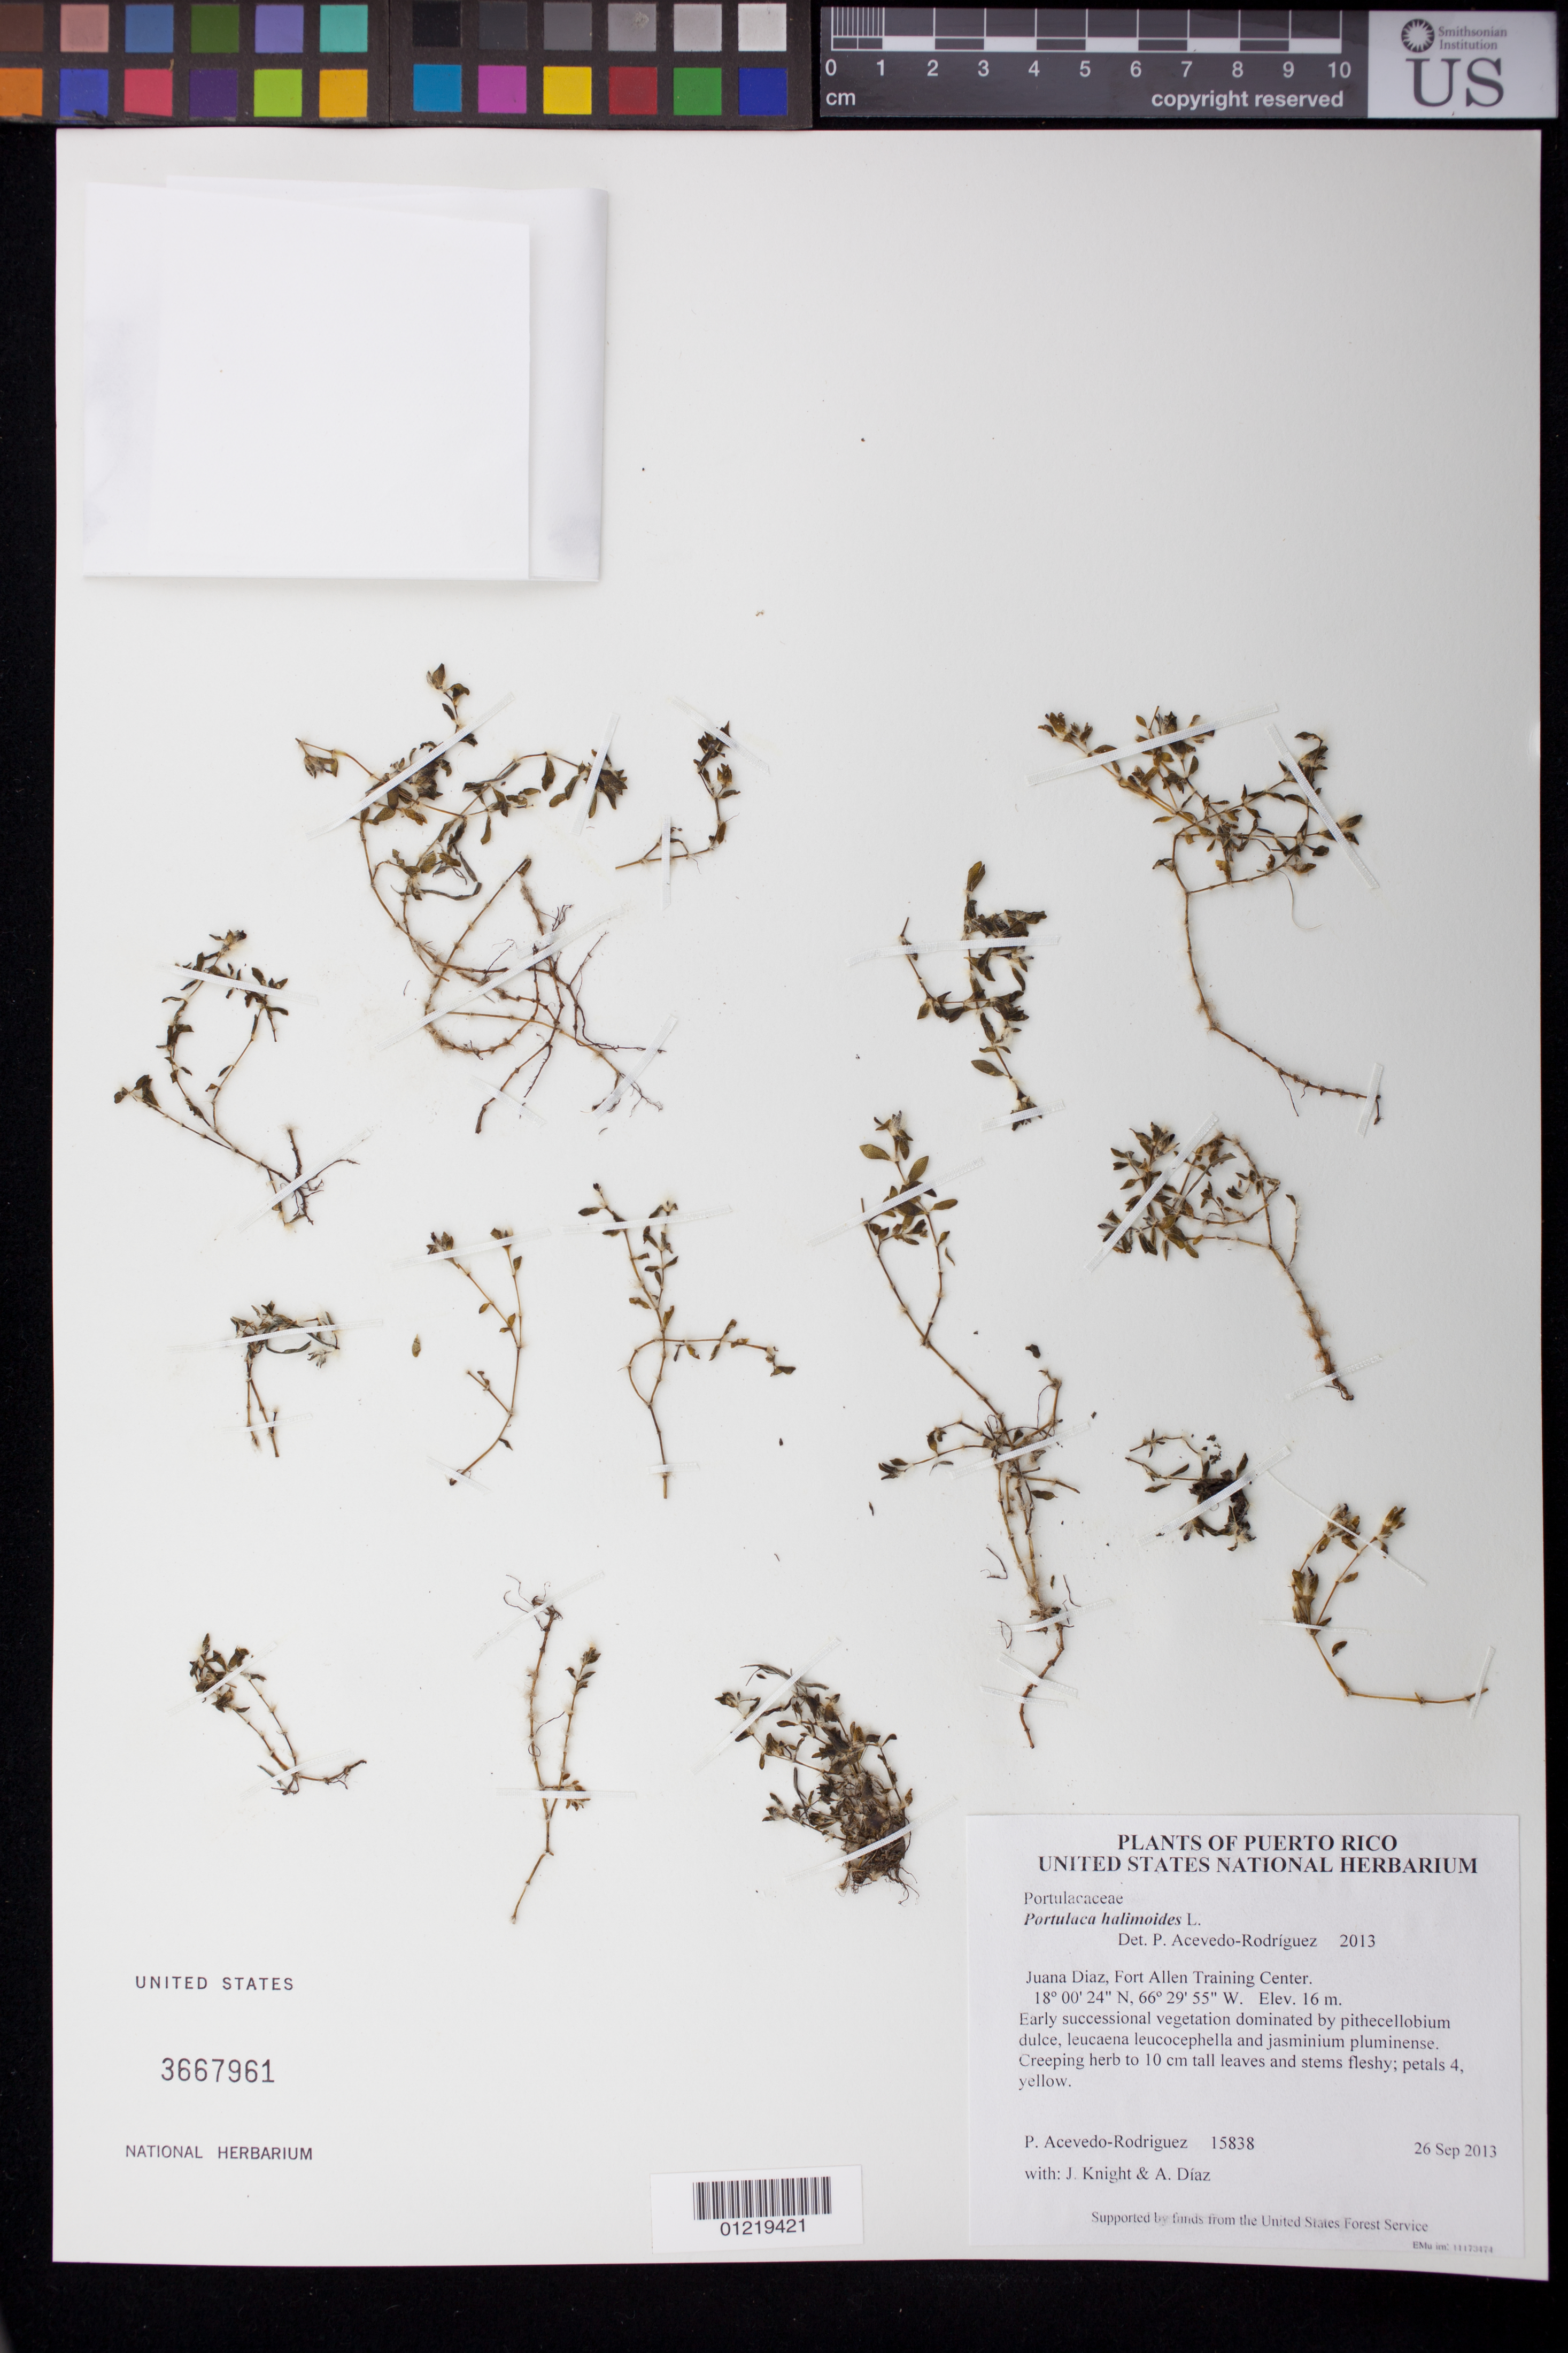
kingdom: Plantae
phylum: Tracheophyta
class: Magnoliopsida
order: Caryophyllales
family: Portulacaceae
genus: Portulaca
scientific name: Portulaca halimoides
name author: L.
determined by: Acevedo-Rodríguez, P., (BOT), Smithsonian Institution - National Museum of Natural History (UNITED STATES)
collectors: P. Acevedo-Rodr., J. Knight & A. Díaz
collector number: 15838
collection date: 2013-09-26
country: Puerto Rico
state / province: Juana Diaz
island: Puerto Rico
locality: Fort Allen Training Center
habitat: Early successional vegetation dominated by pithecellobium dulce, leucaena leucocephella and jasminium pluminense.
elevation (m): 16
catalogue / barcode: US 3667961